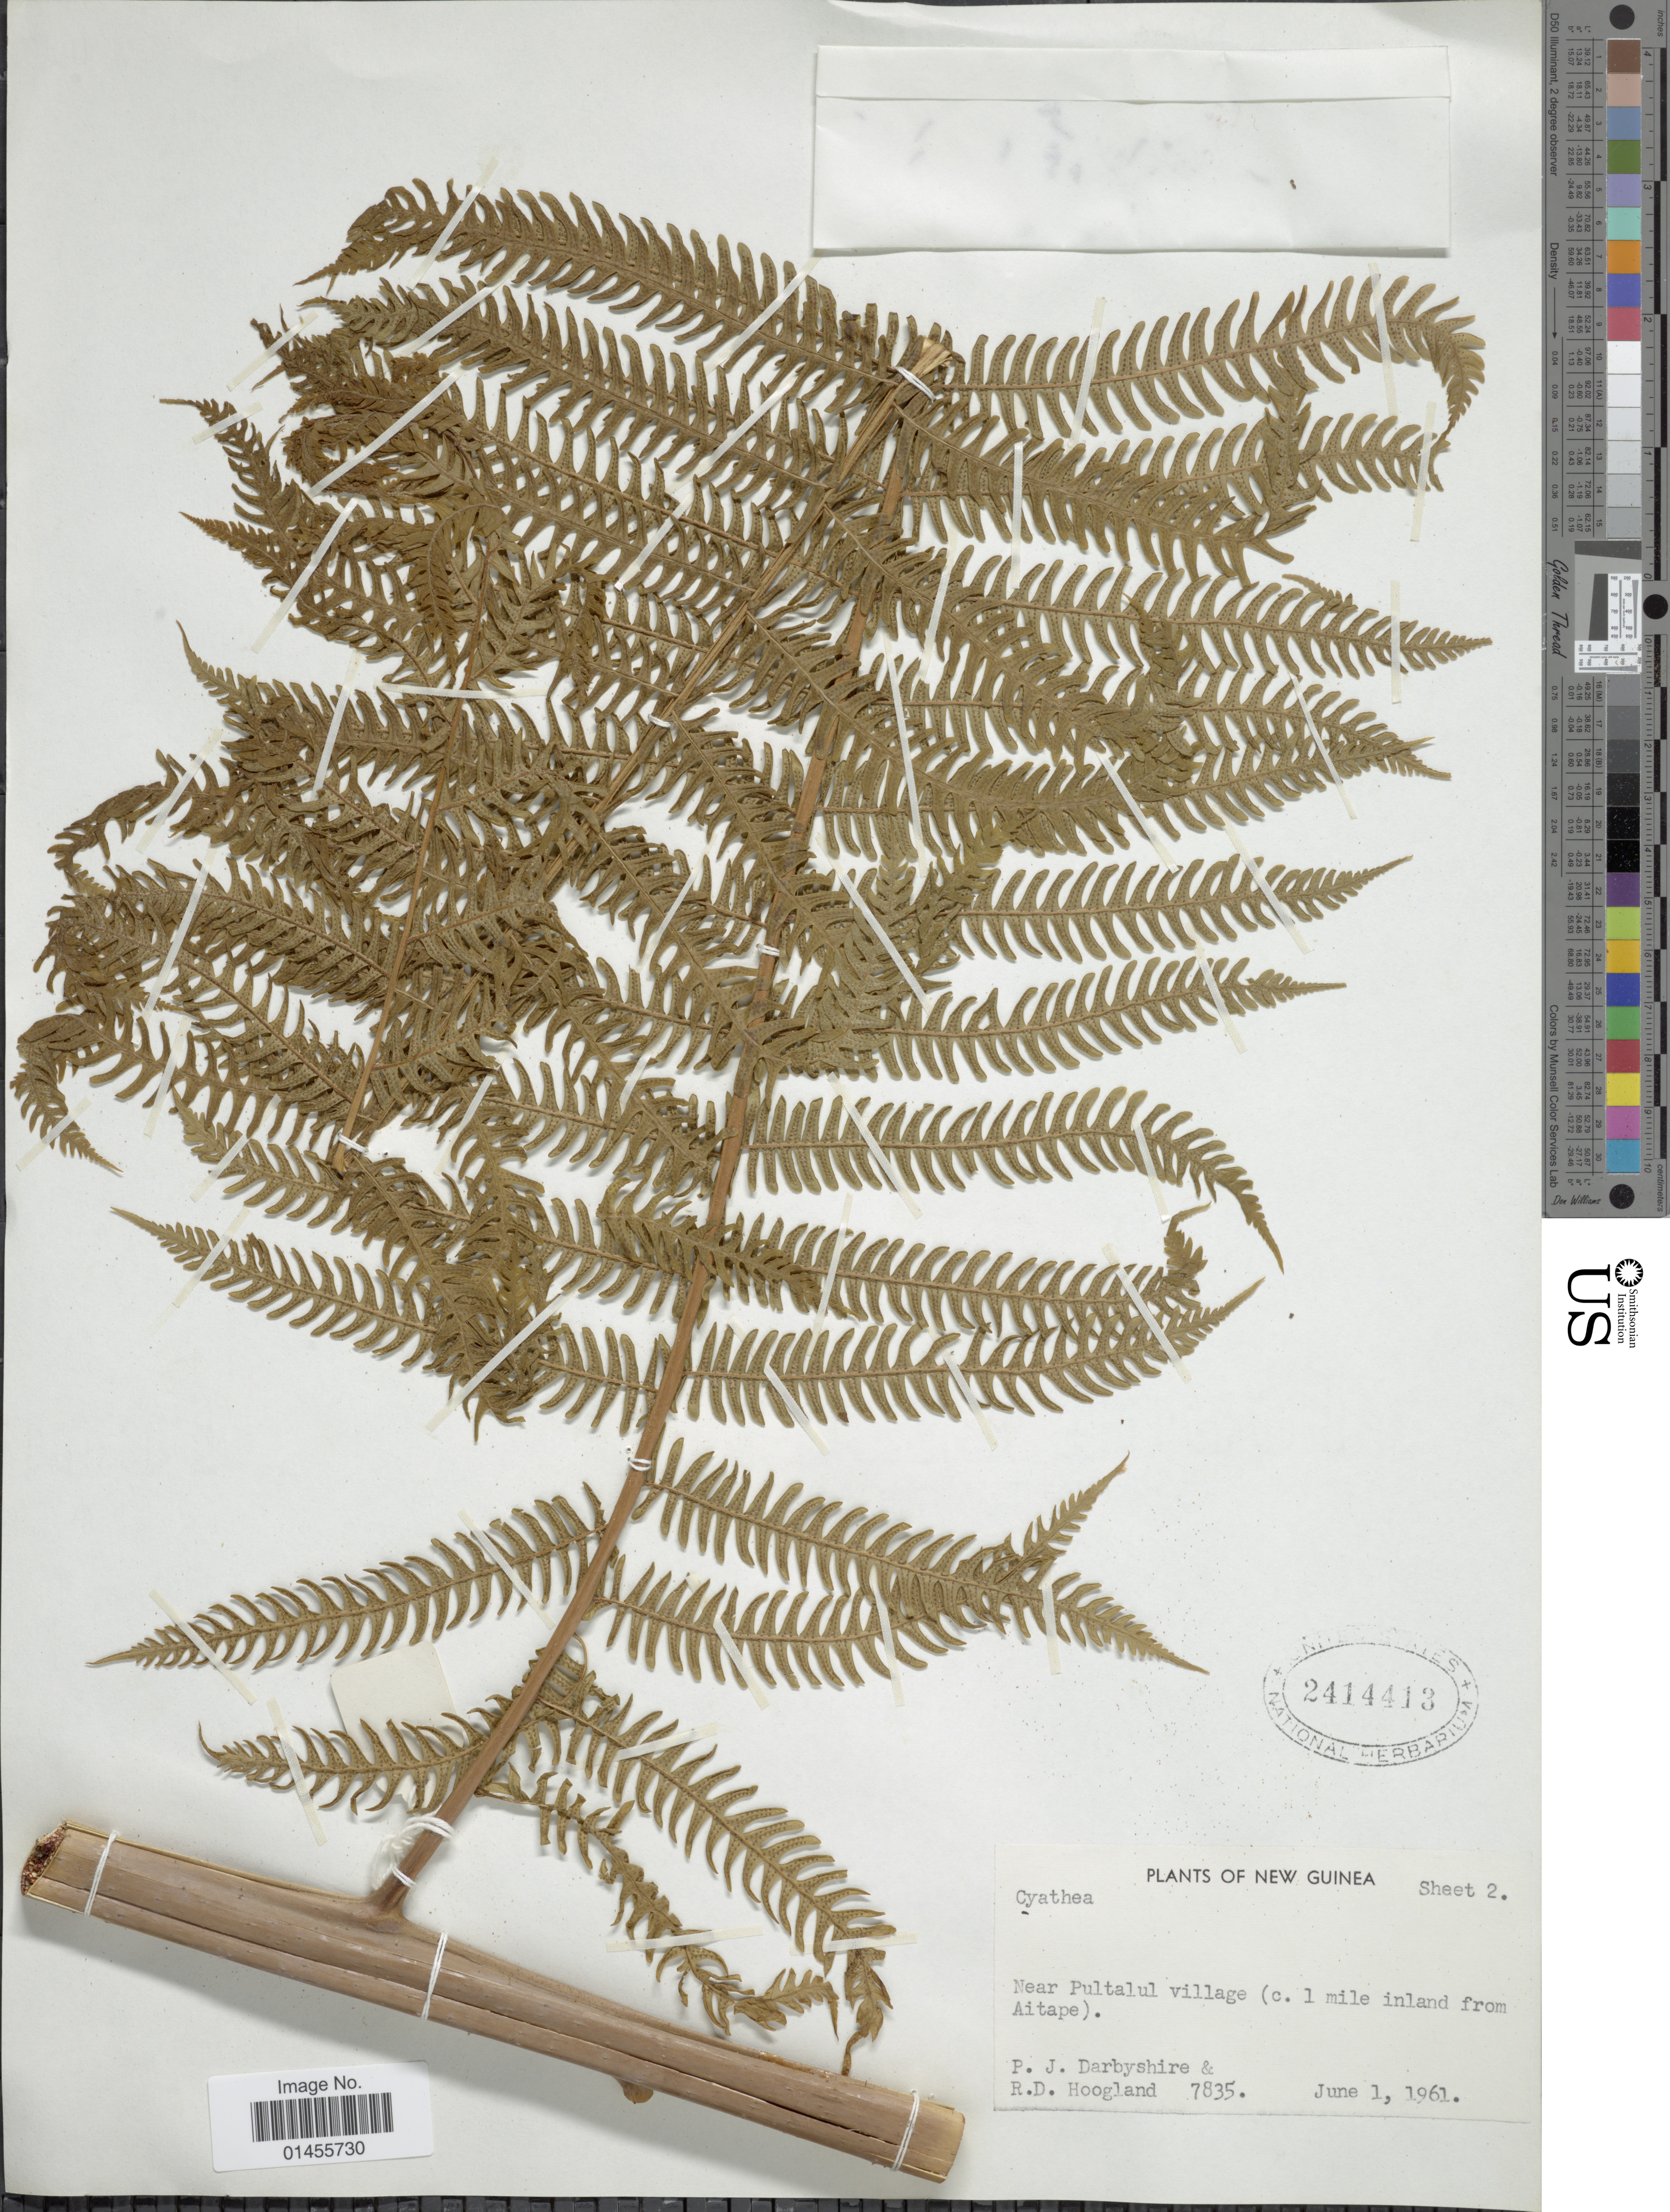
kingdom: Plantae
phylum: Tracheophyta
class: Polypodiopsida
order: Cyatheales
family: Cyatheaceae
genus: Alsophila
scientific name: Alsophila sp.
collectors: P. Darbyshire & R. D. Hoogland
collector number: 7835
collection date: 1961-06-01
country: Papua New Guinea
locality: New Guinea. Near Pultalul village ( 1 mile inland from Aitape)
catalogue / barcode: US 2414413